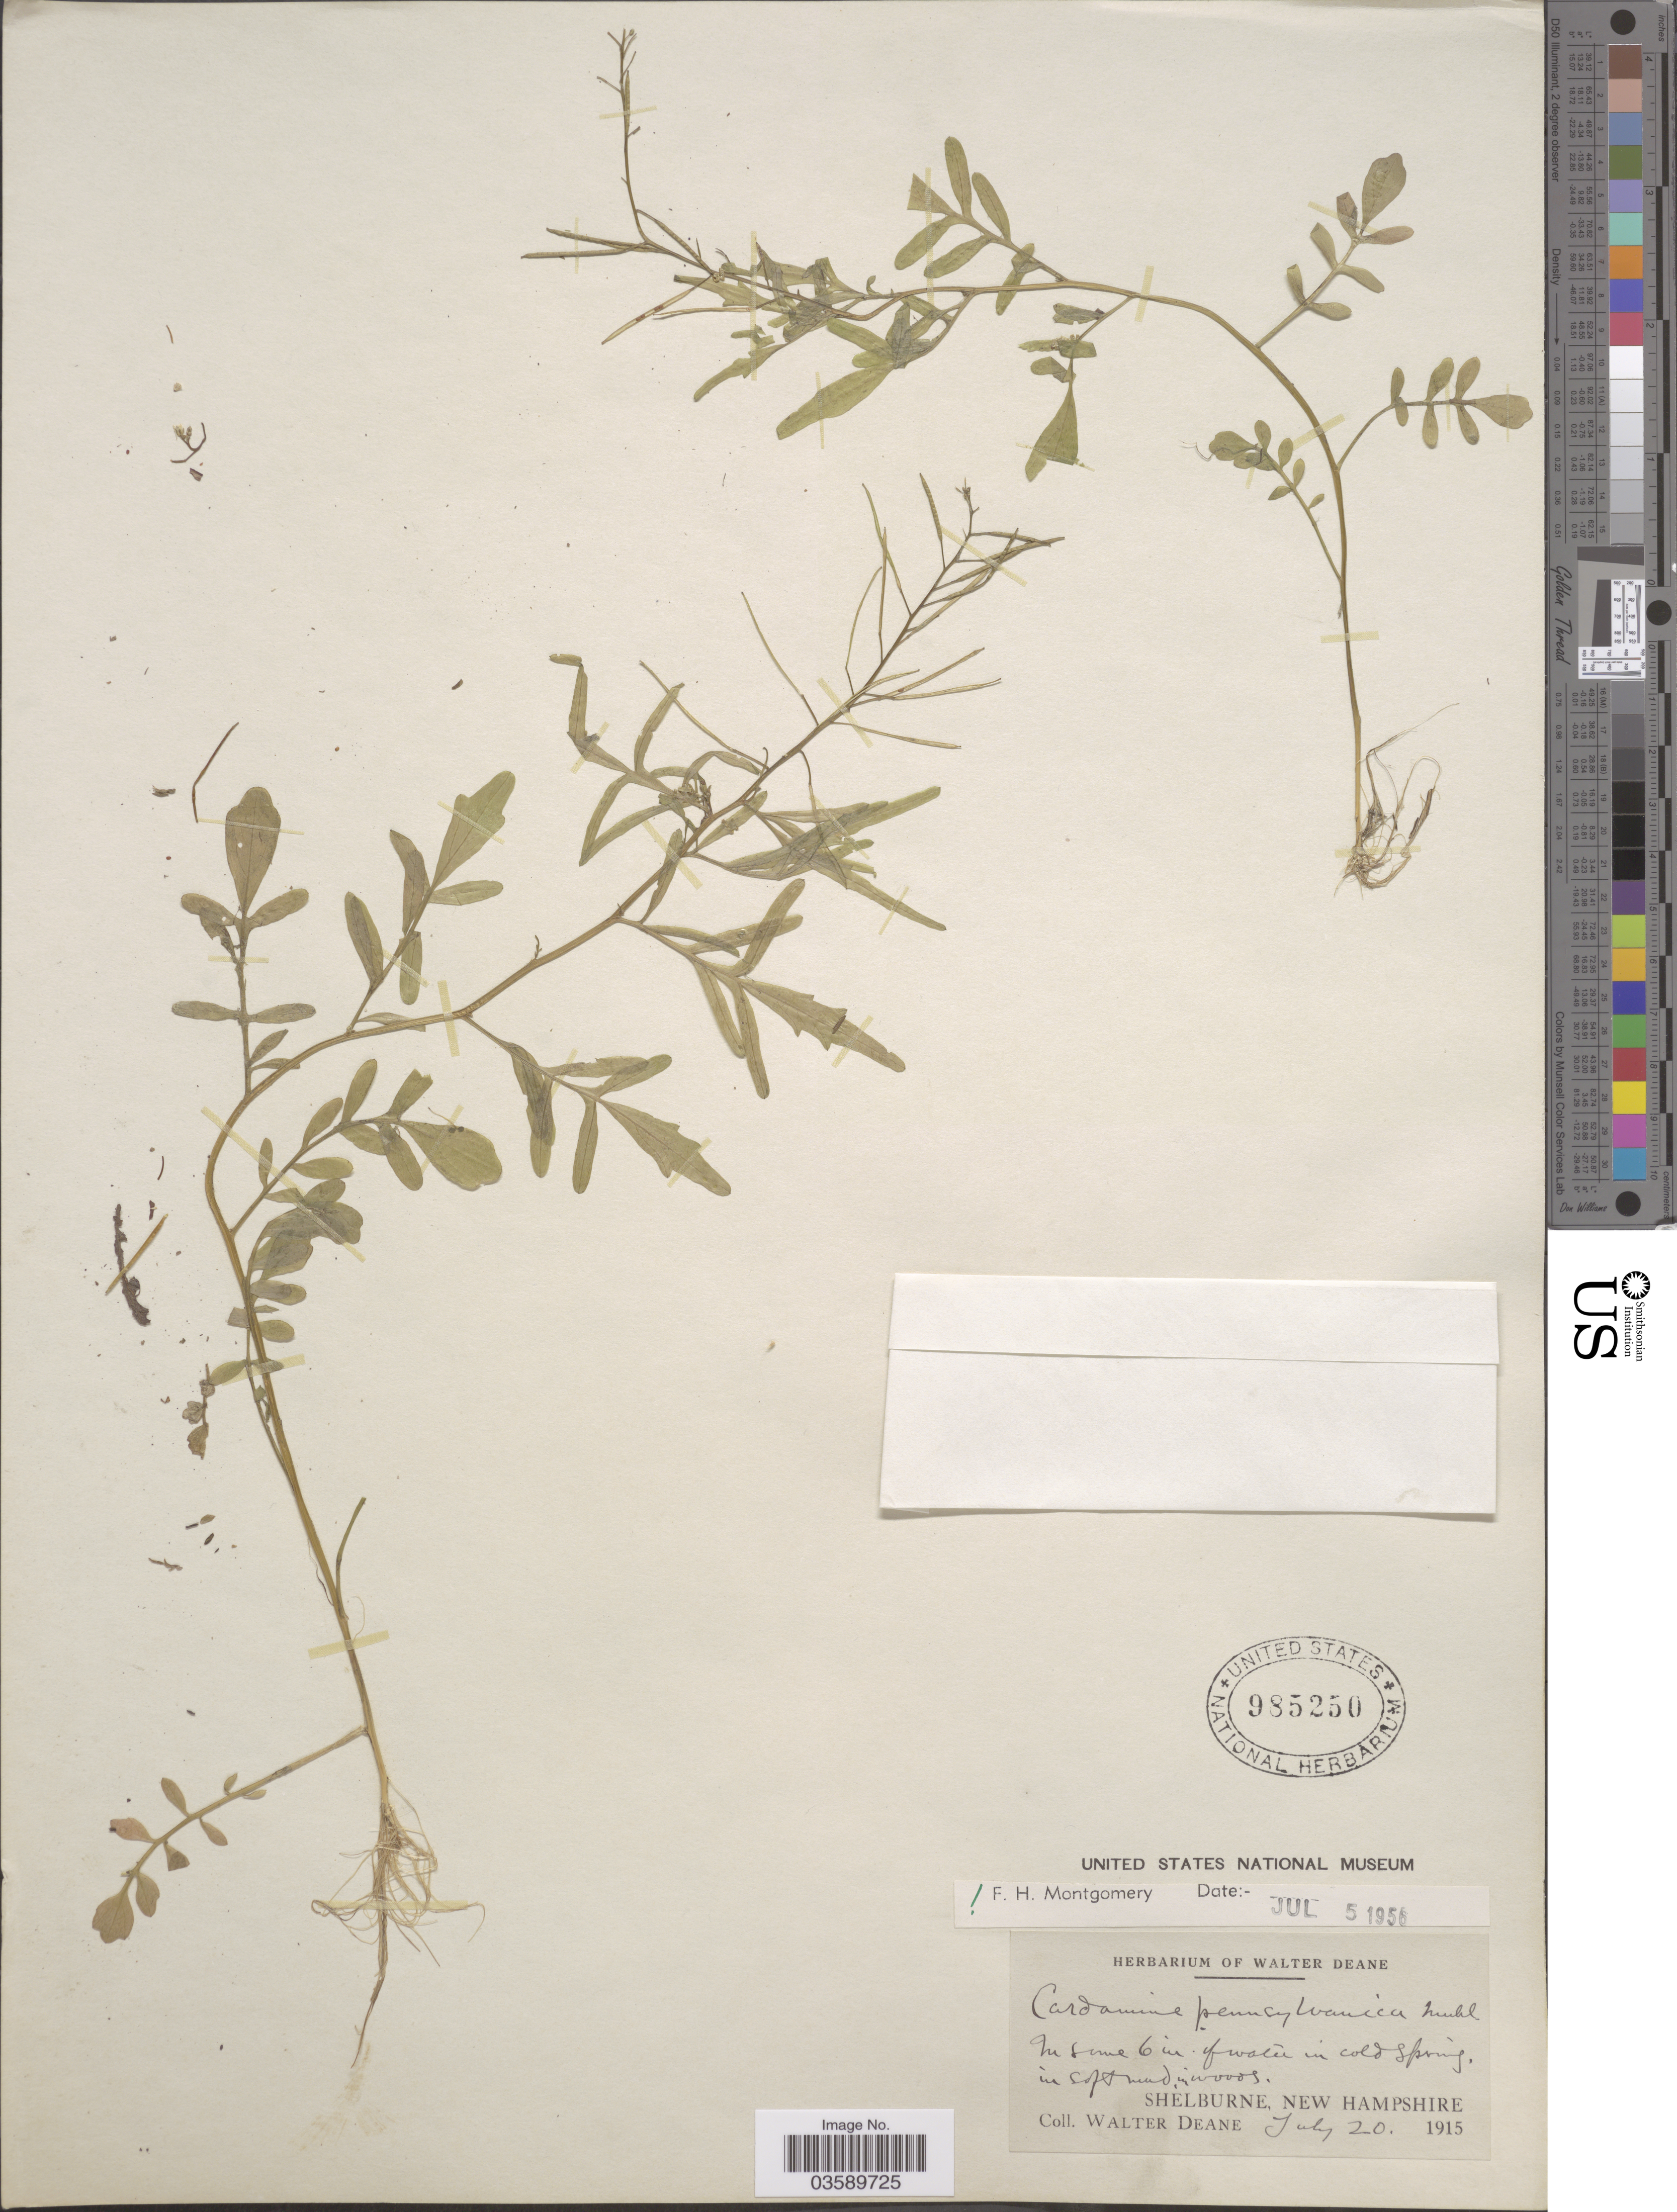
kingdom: Plantae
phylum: Tracheophyta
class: Magnoliopsida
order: Brassicales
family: Brassicaceae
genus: Cardamine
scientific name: Cardamine pensylvanica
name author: Muhl. ex Willd.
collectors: W. Deane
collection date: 1915-07-20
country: United States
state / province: New Hampshire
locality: Shelburne.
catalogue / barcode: US 985250